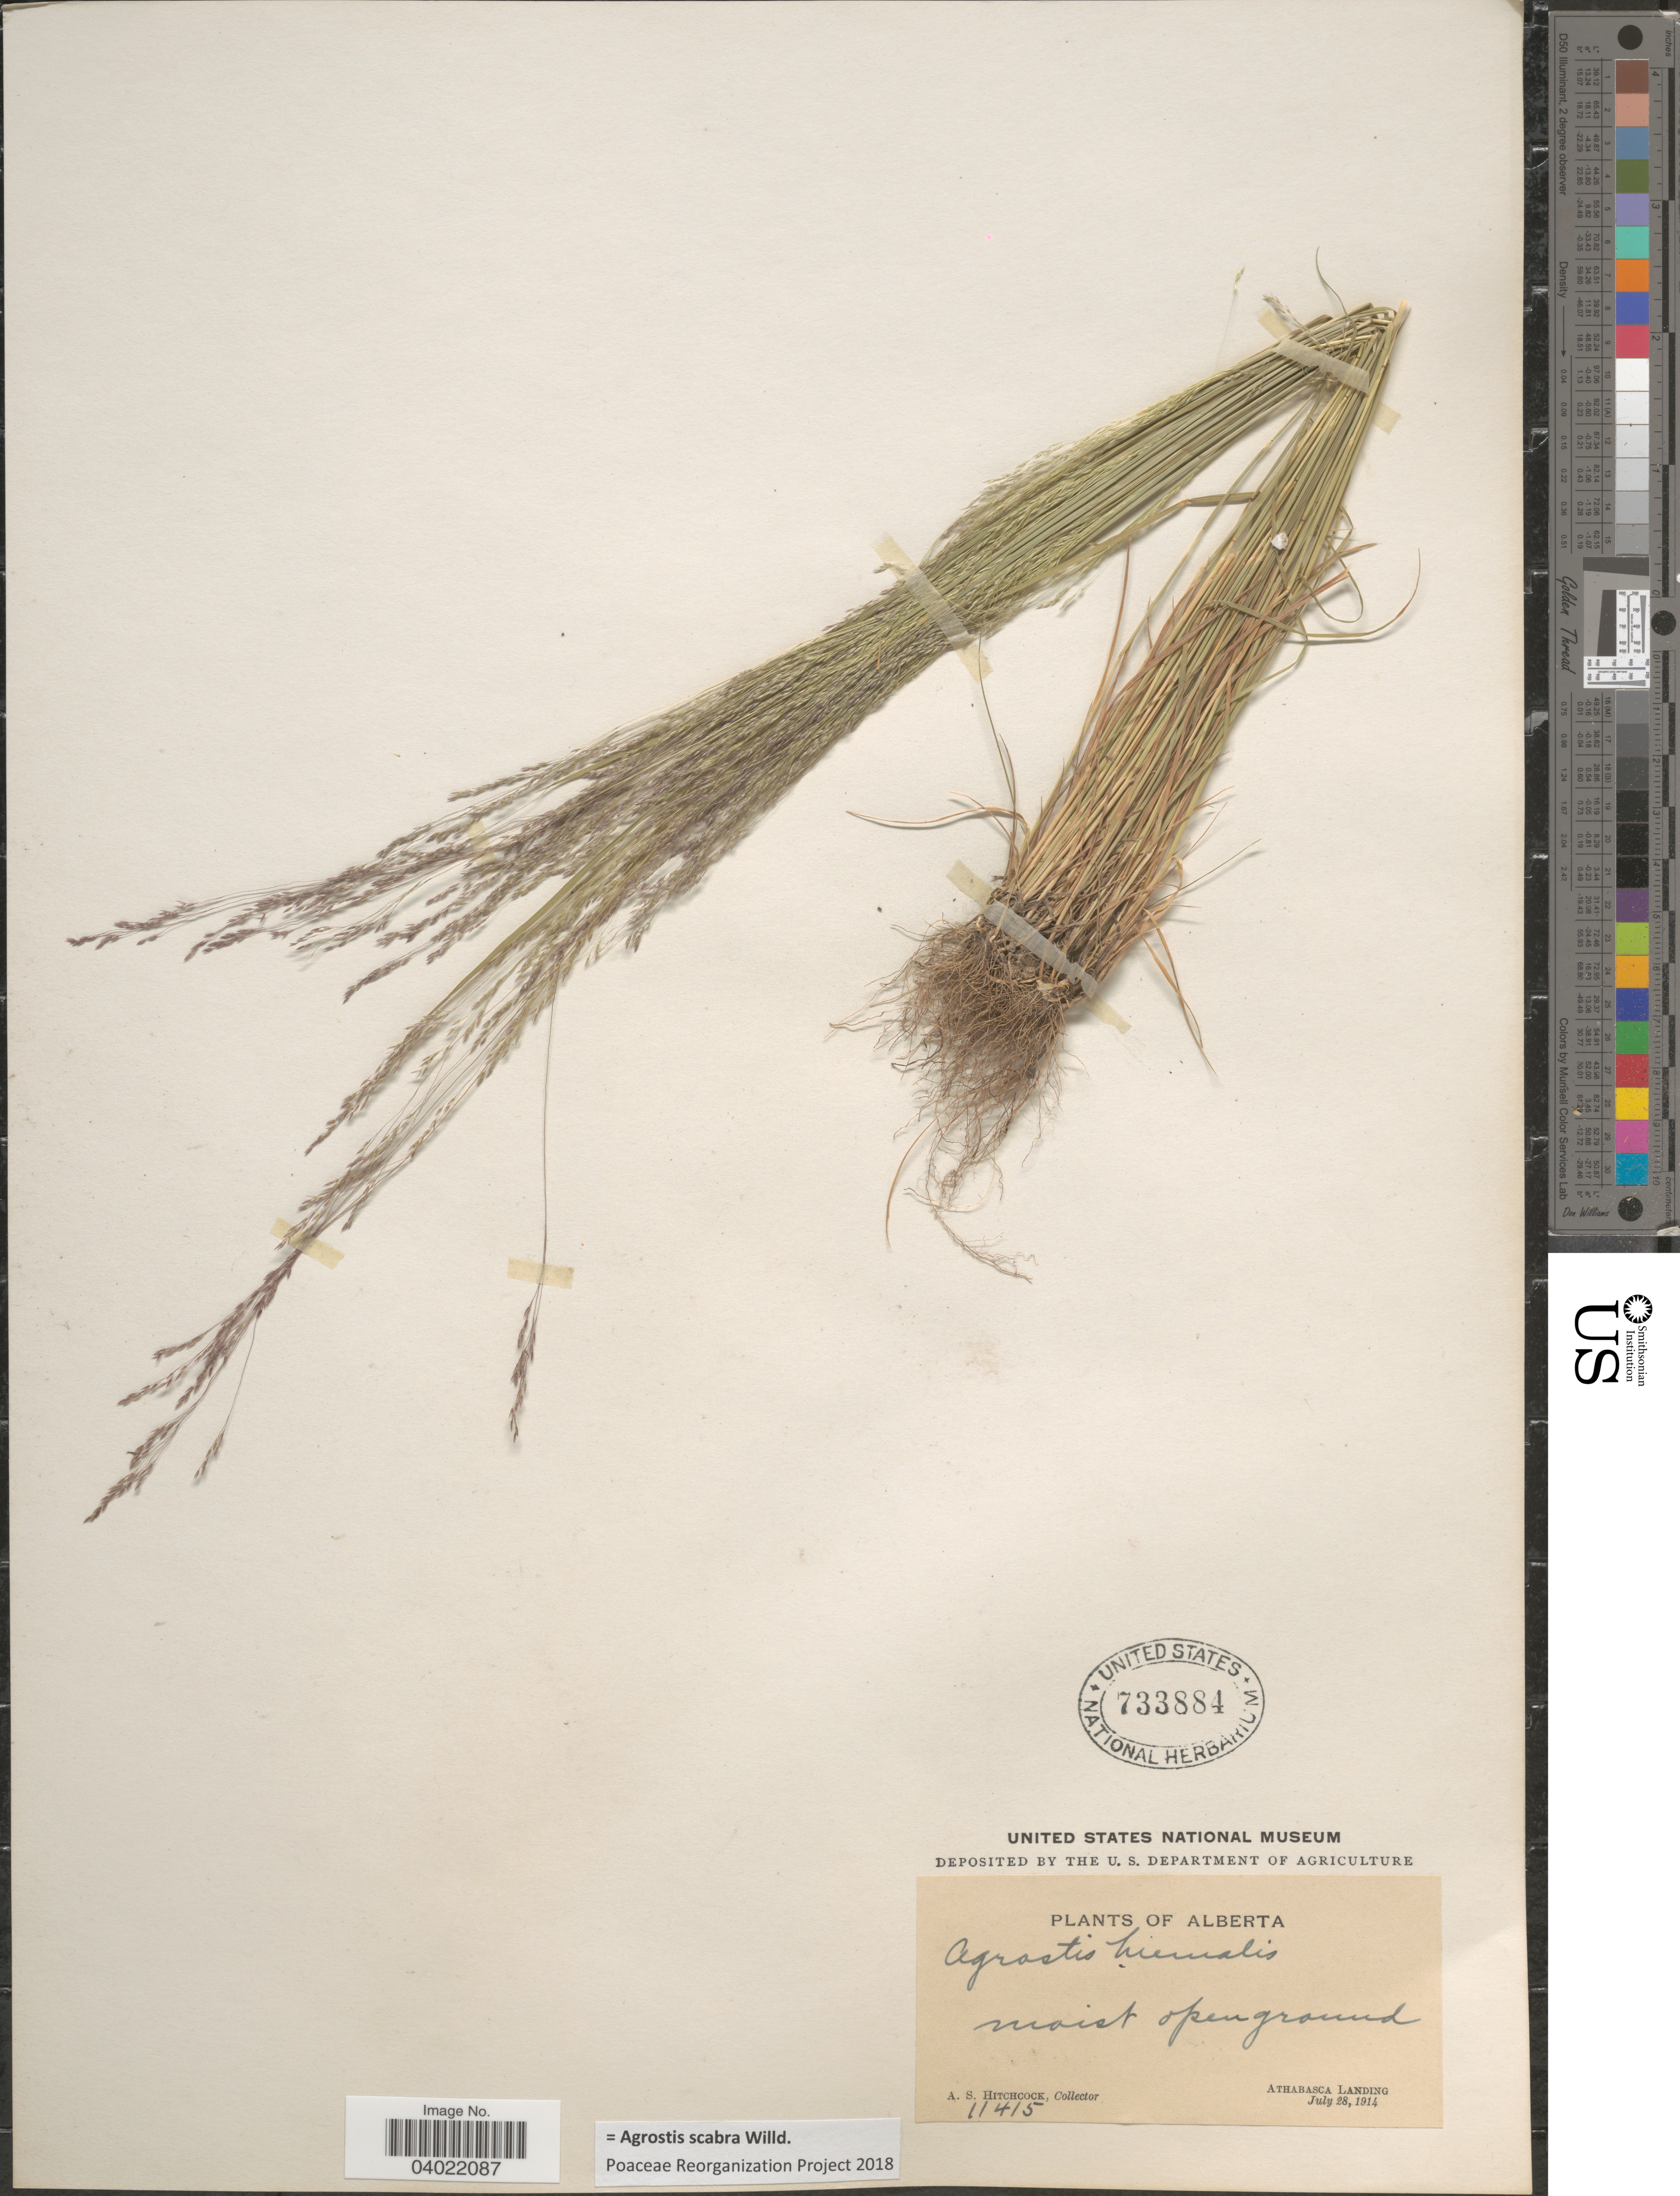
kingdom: Plantae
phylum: Tracheophyta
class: Liliopsida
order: Poales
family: Poaceae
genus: Agrostis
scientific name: Agrostis scabra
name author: Willd.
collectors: A. S. Hitchcock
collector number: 11415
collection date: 1914-07-28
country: Canada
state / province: Alberta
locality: Athabasca Landing.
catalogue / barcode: US 733884